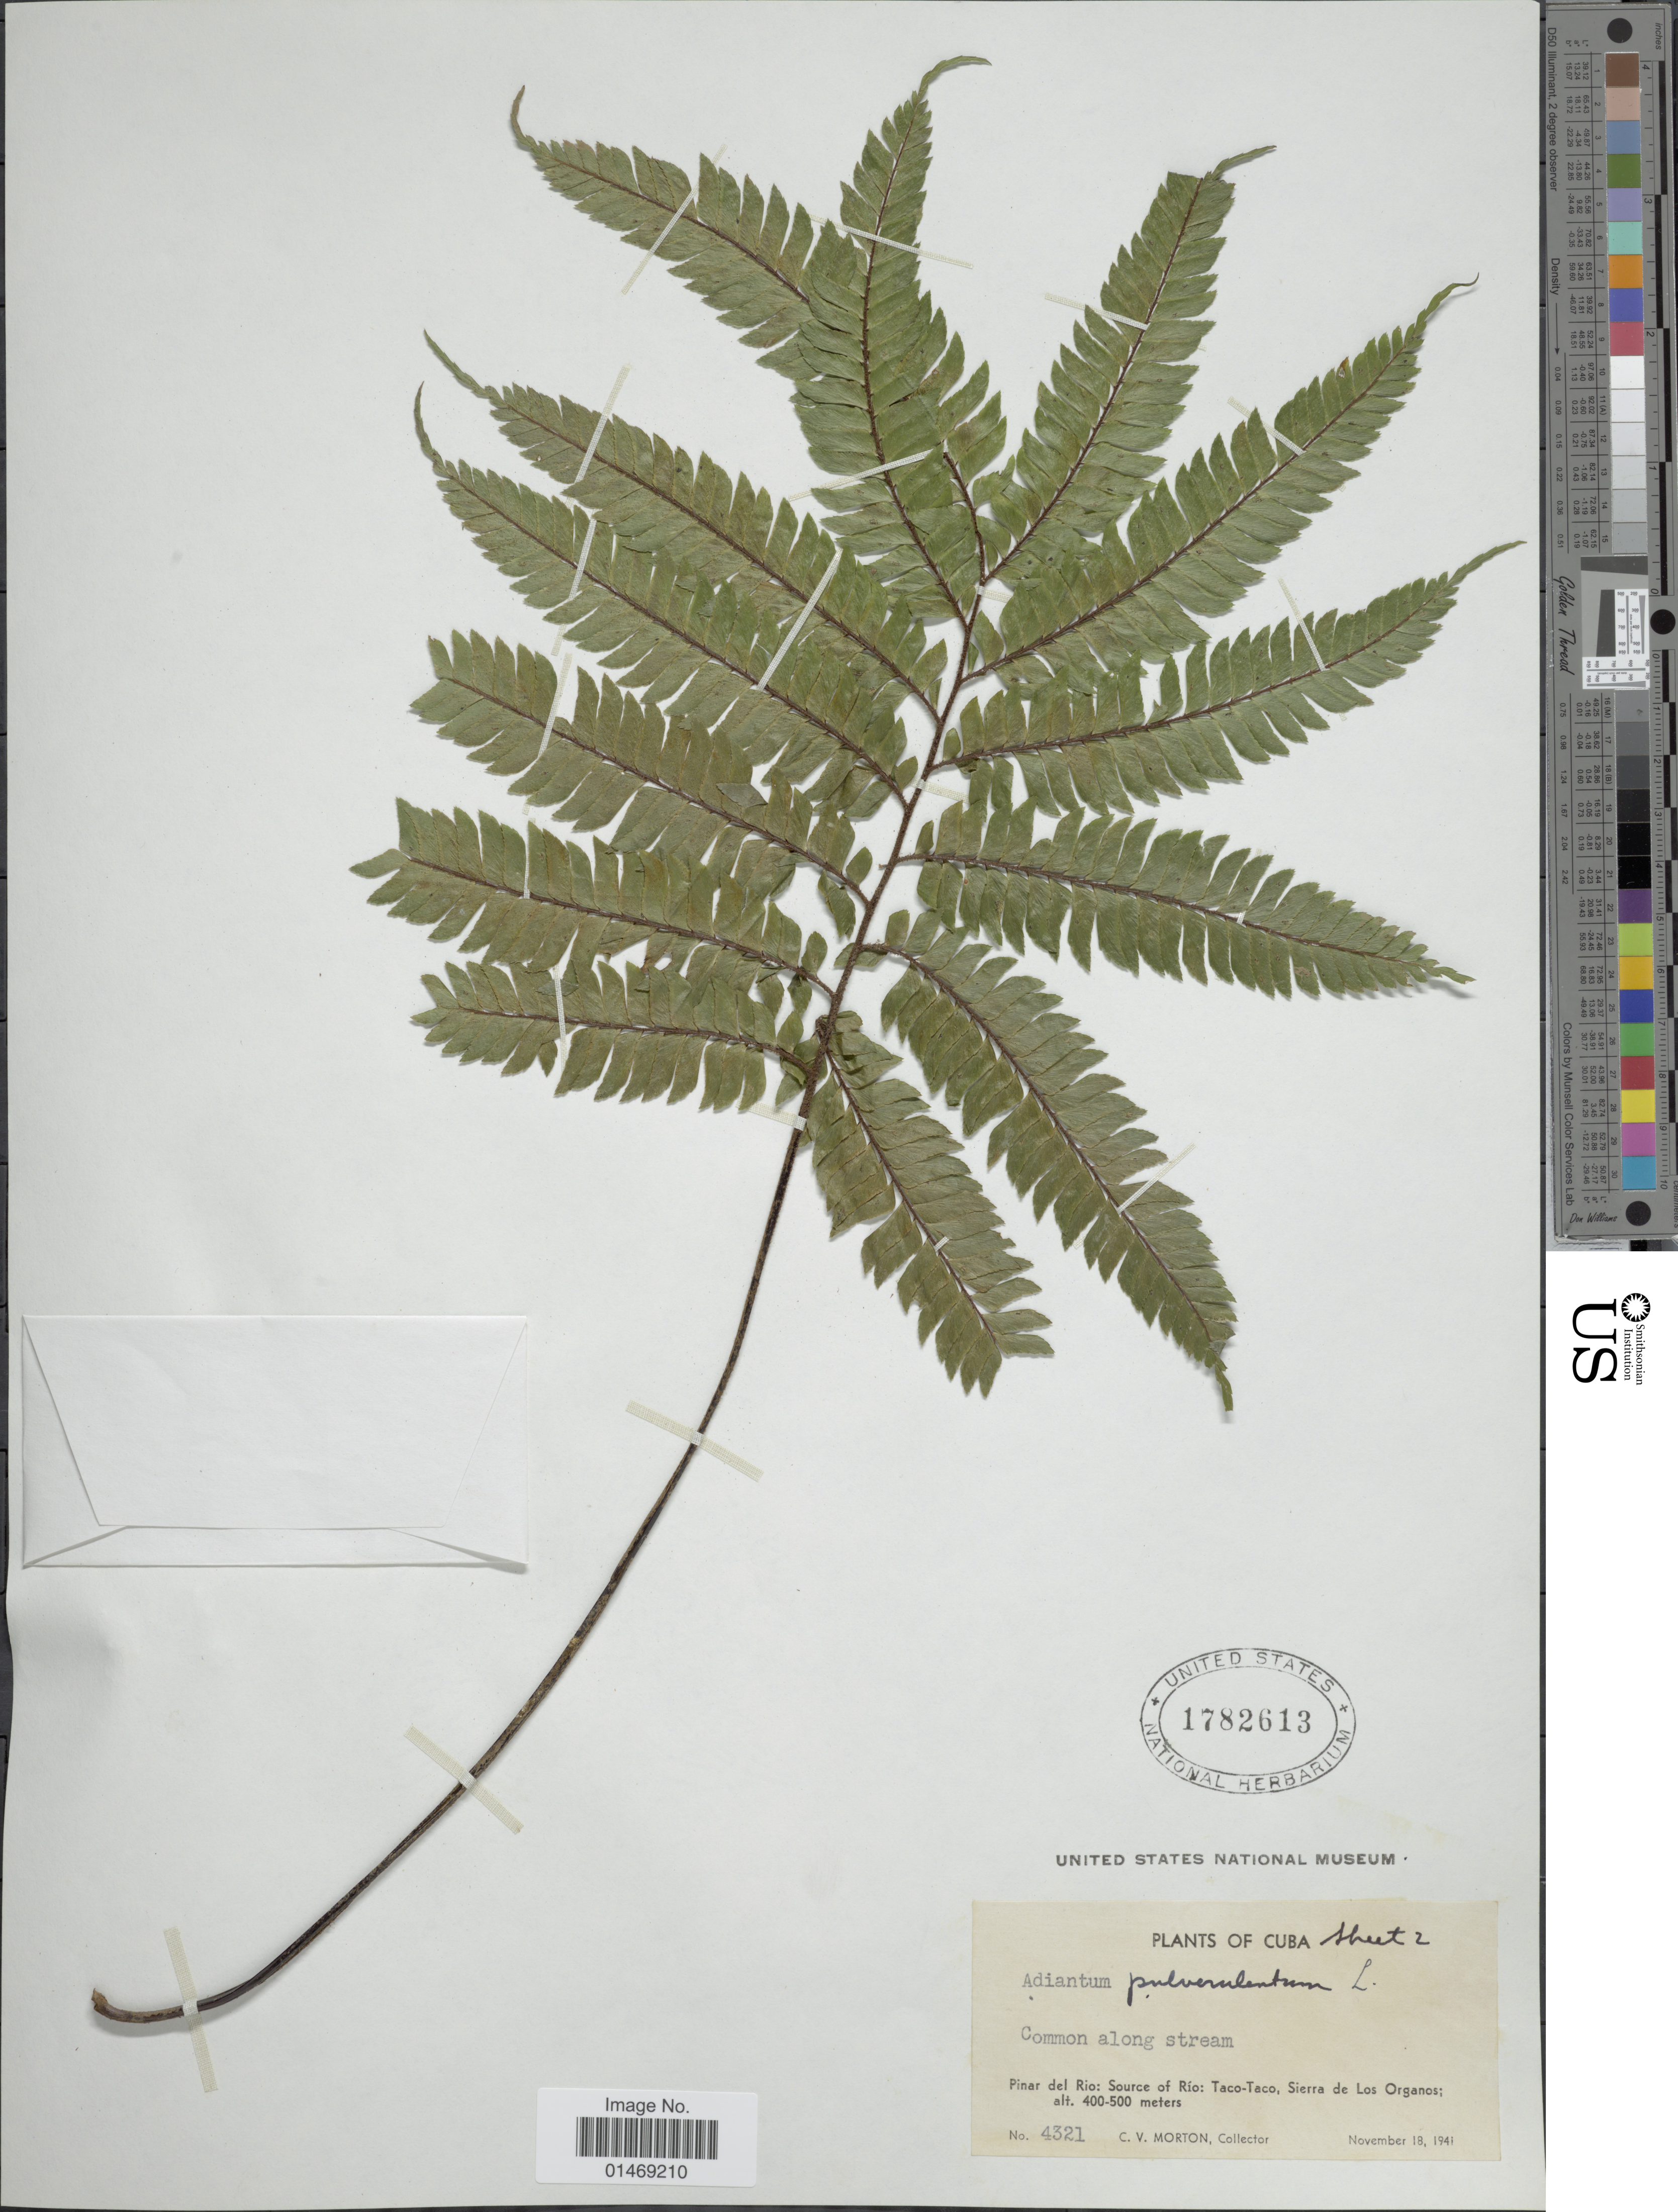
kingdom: Plantae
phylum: Tracheophyta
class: Polypodiopsida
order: Polypodiales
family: Pteridaceae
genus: Adiantum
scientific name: Adiantum pulverulentum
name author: L.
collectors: C. V. Morton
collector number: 4321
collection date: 1941-11-18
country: Cuba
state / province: Pinar del Río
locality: Source of Río: Taco-Tacoo, Sierra de Los Organos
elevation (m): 400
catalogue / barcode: US 1782613